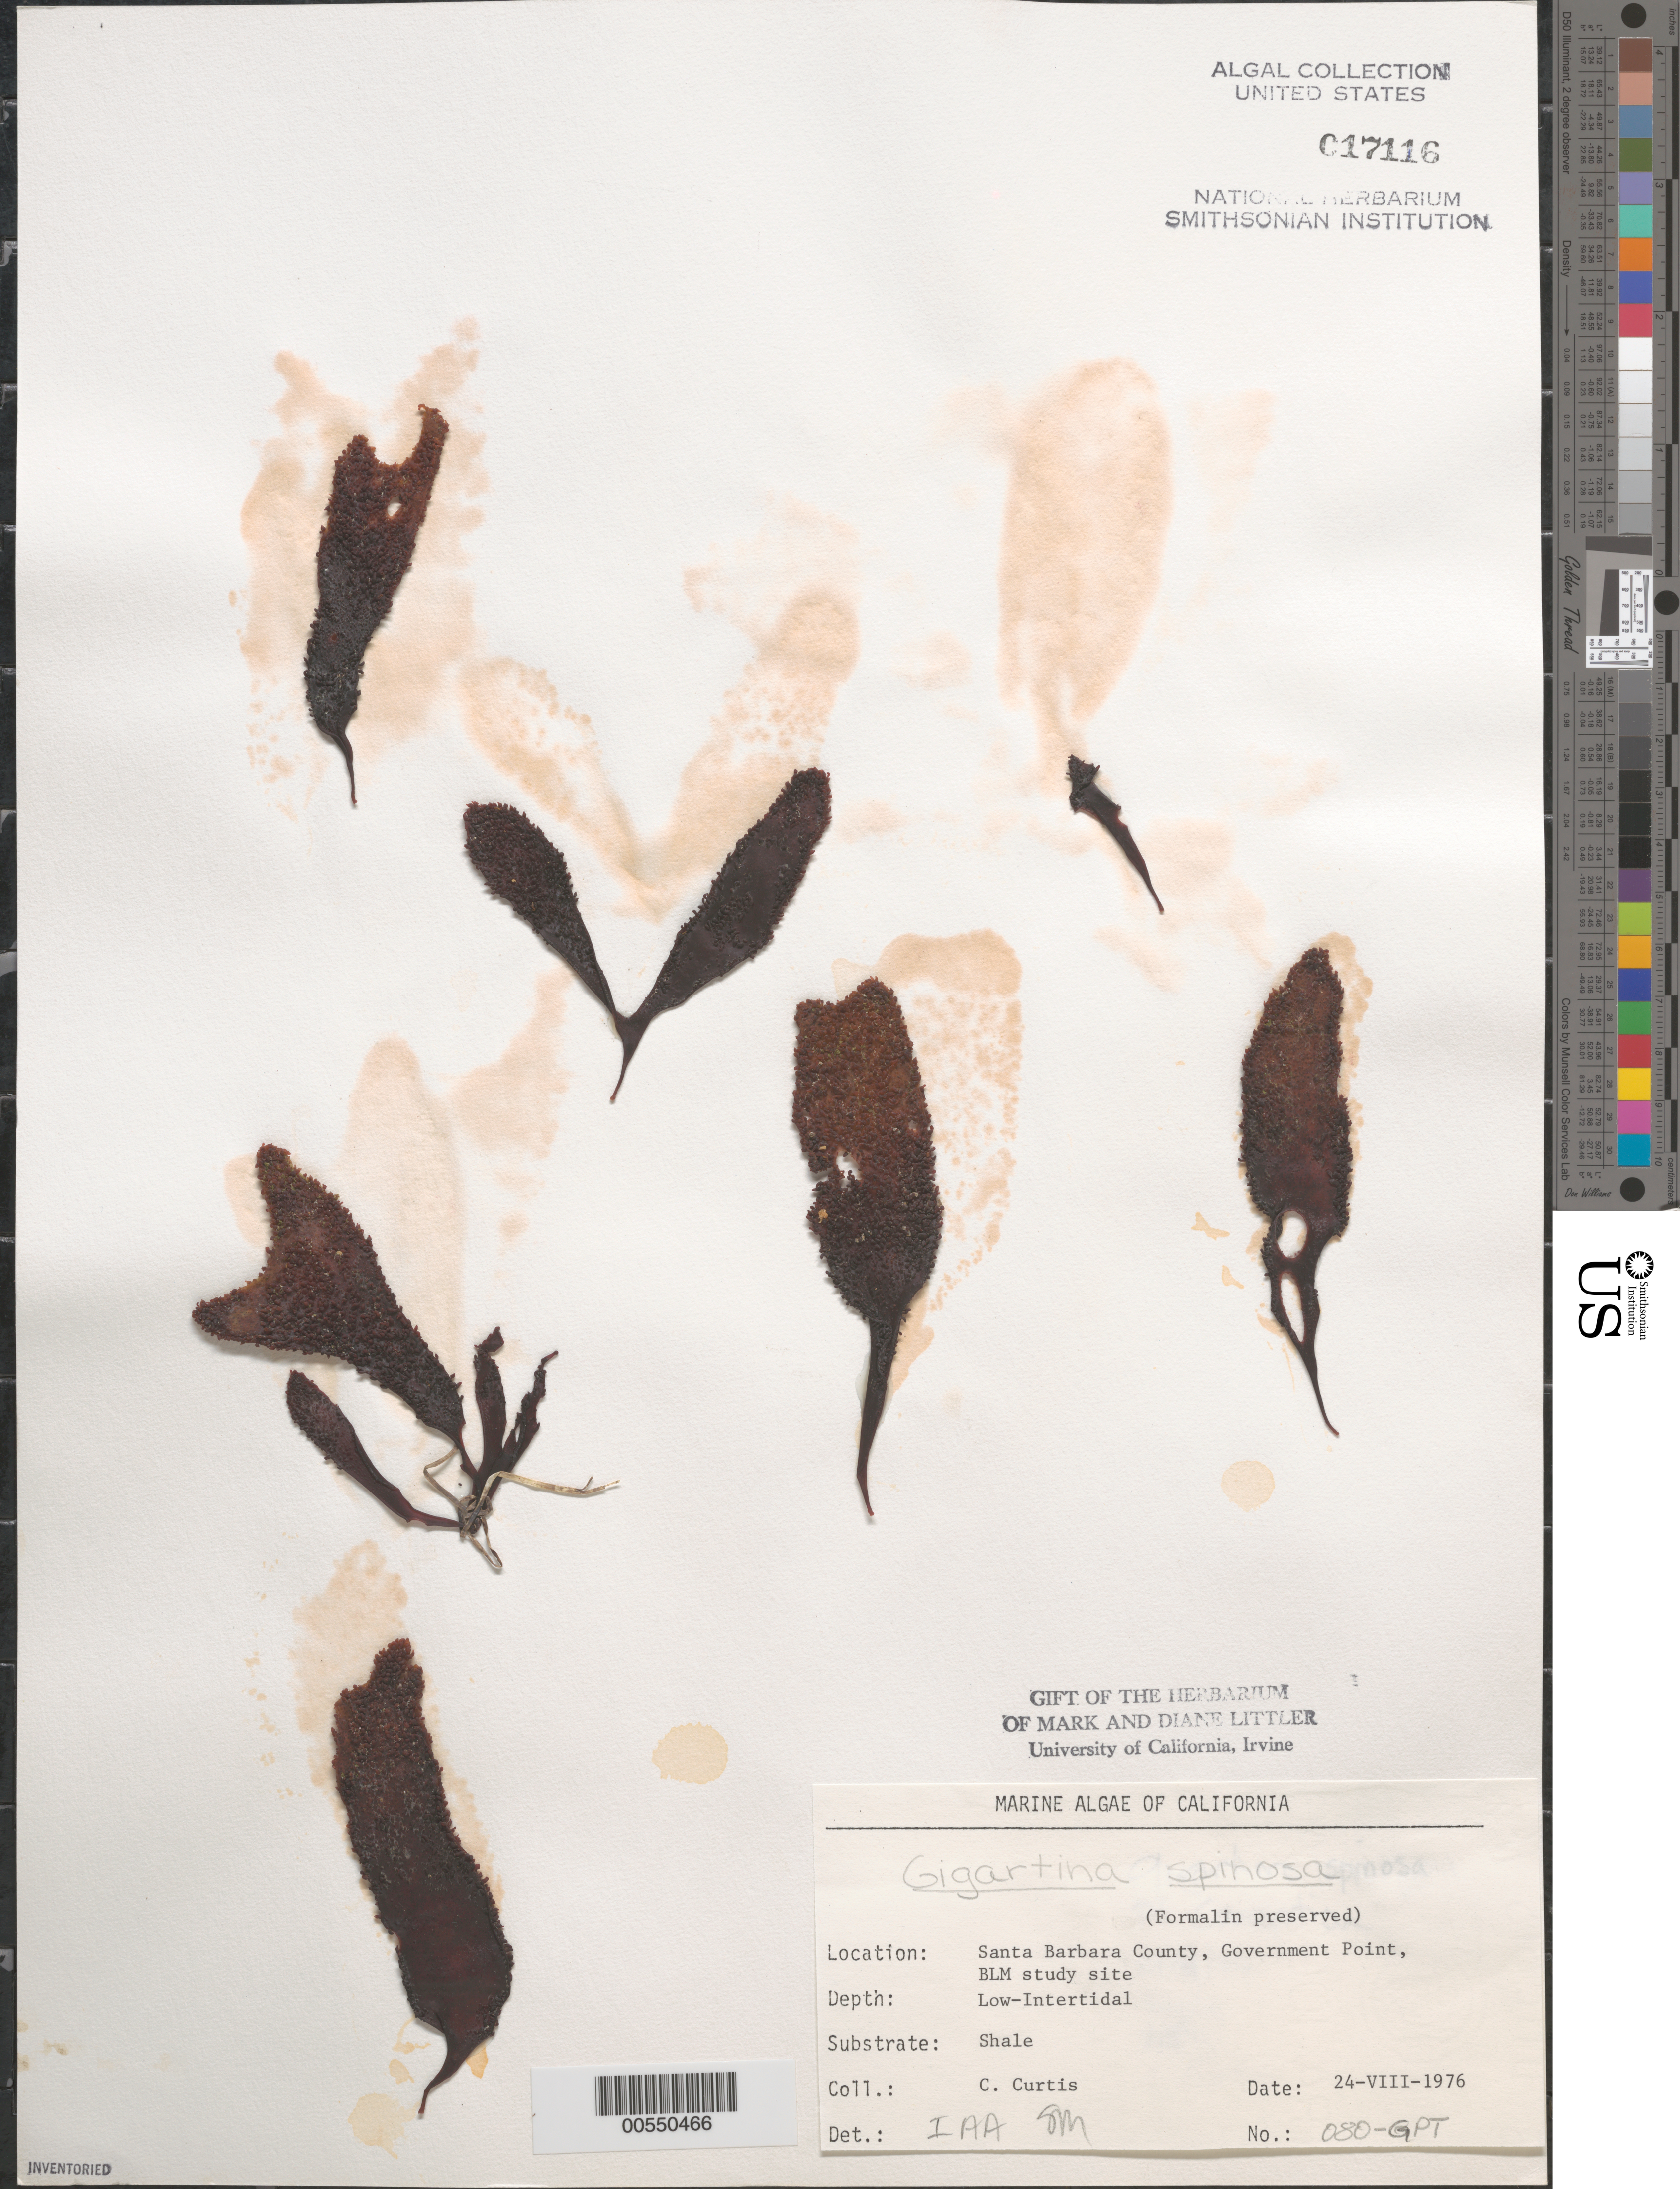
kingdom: Plantae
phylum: Rhodophyta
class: Florideophyceae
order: Gigartinales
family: Gigartinaceae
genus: Chondracanthus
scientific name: Chondracanthus spinosus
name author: (Kütz.) Guiry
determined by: Algae name updating Project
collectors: C. Curtis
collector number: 080-gpt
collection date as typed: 24 Aug 1976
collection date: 1976-08-24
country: United States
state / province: California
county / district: Santa Barbara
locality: Government Point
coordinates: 34 26'31"N, 120 24'06"W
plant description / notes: BLM-SOCALBIGHT Rocky Intertidal Survey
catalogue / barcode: US 17116